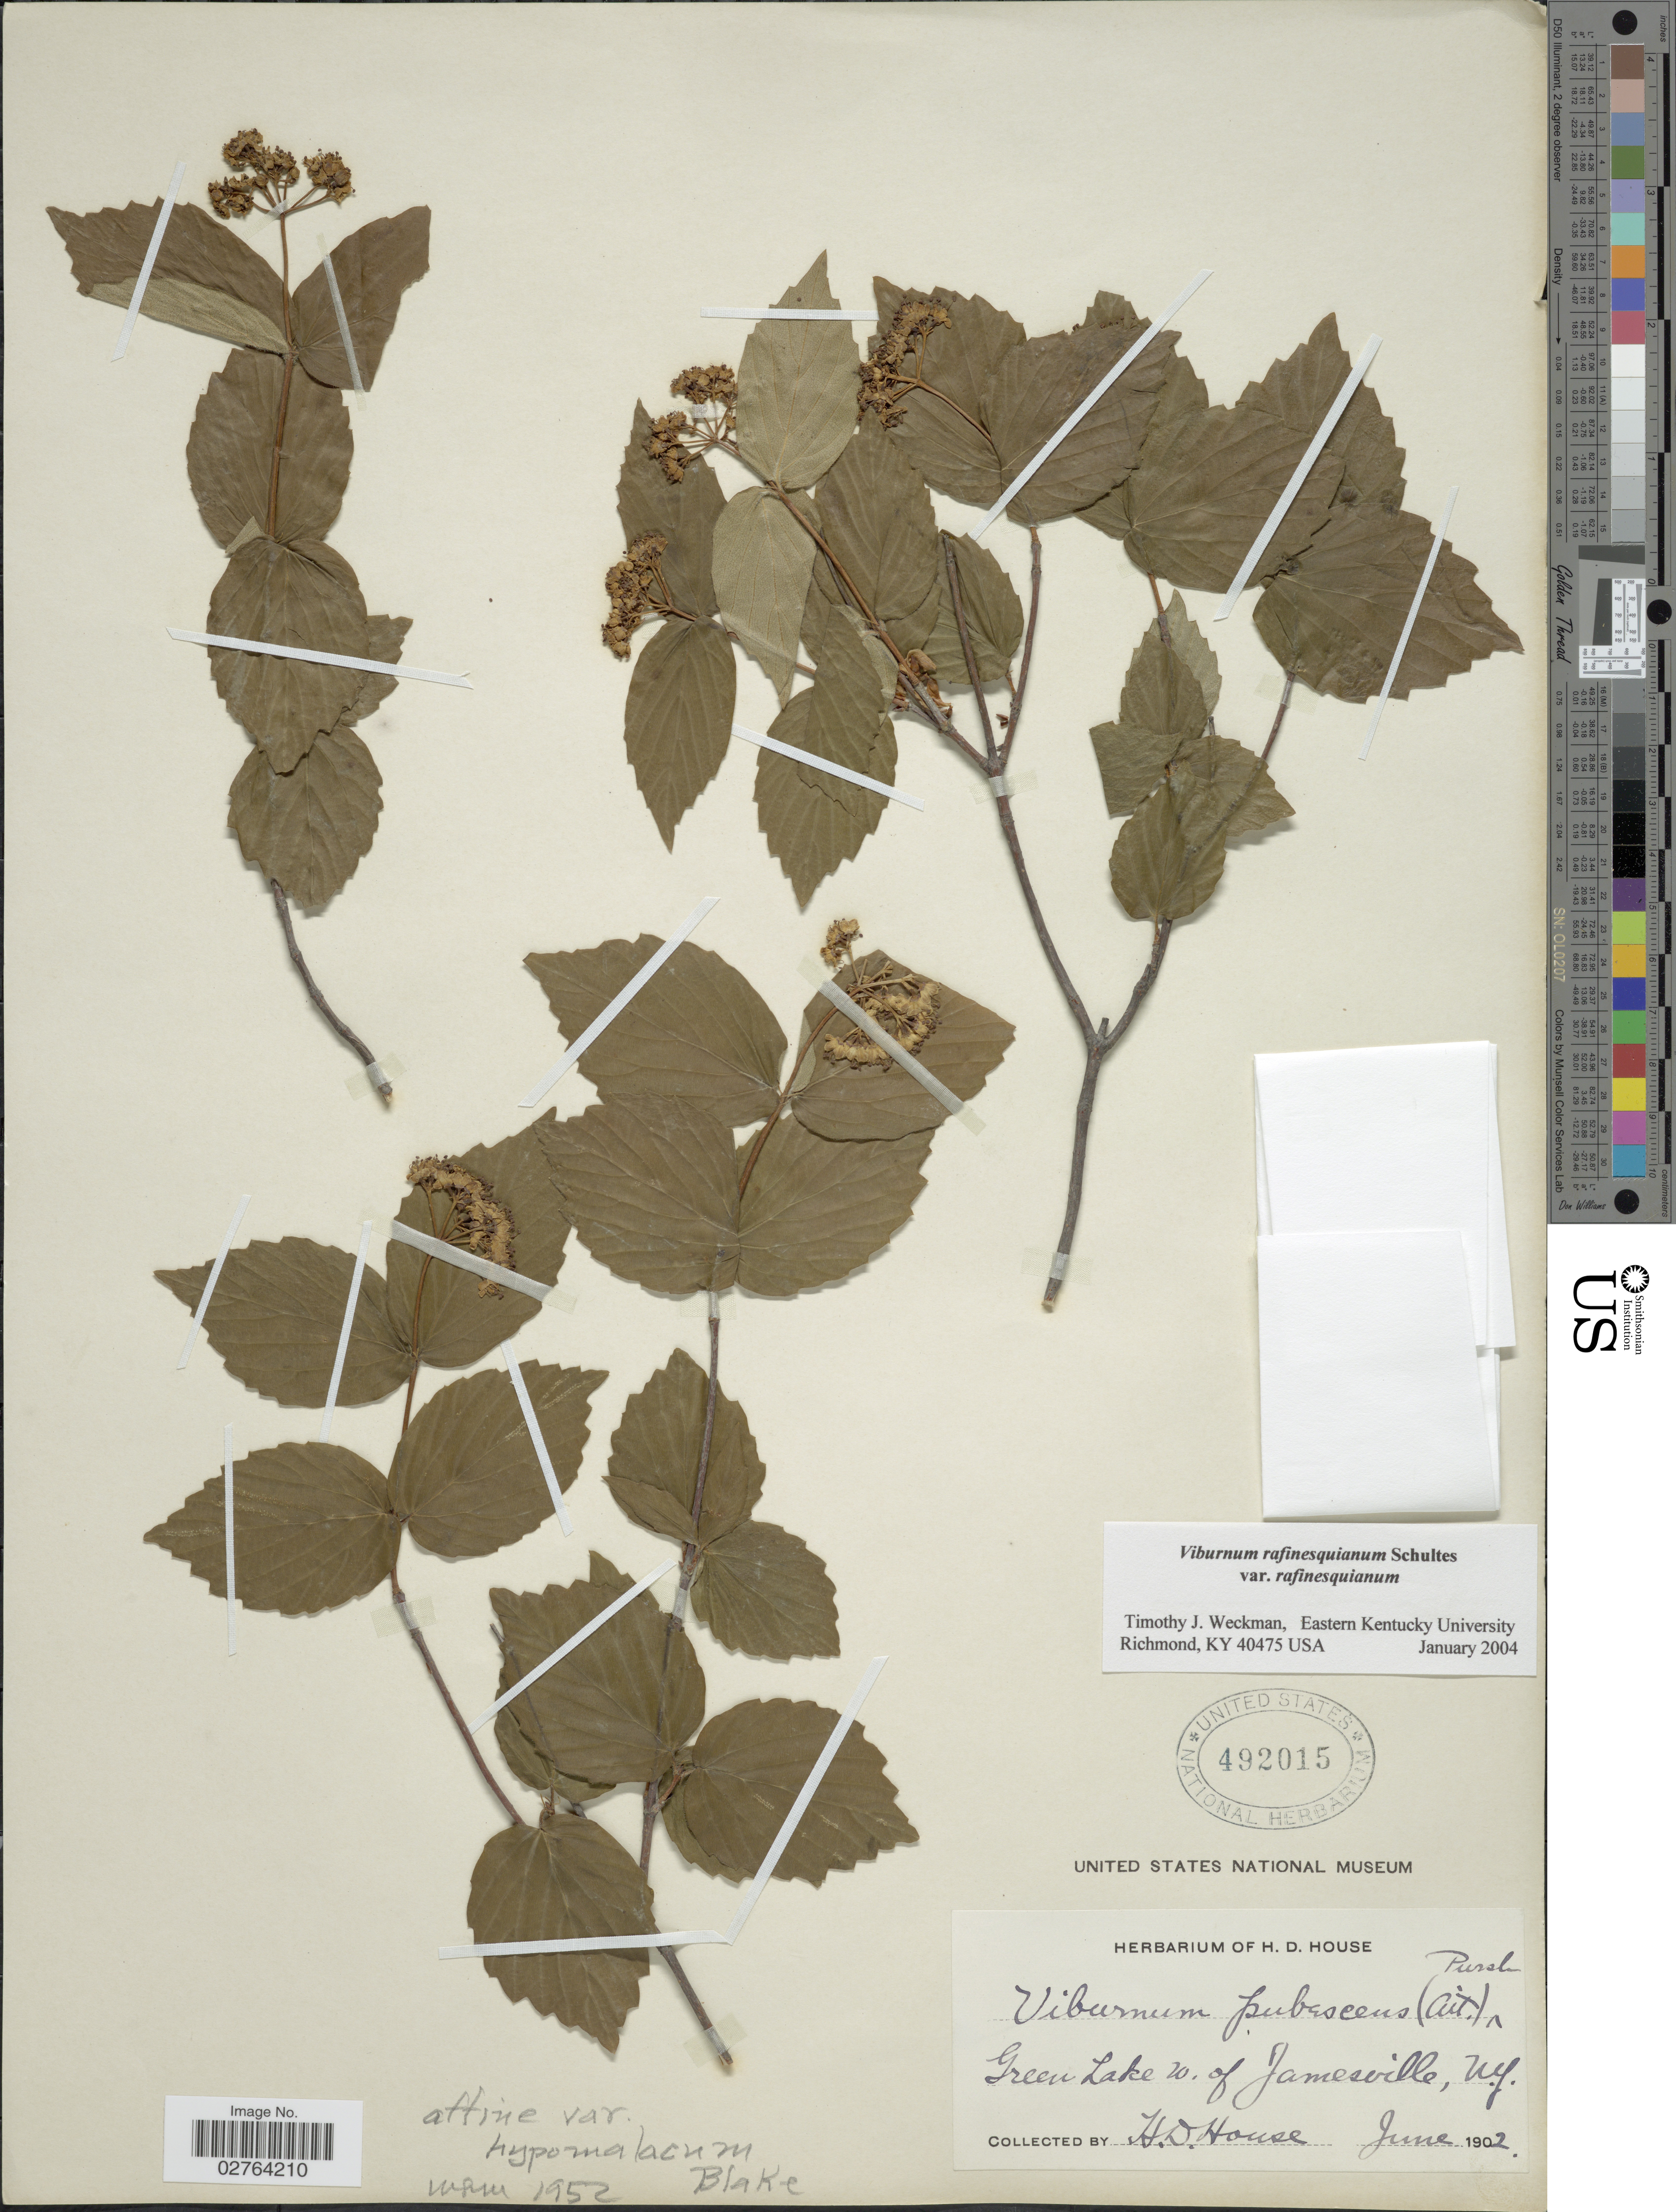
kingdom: Plantae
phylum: Tracheophyta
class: Magnoliopsida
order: Dipsacales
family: Viburnaceae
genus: Viburnum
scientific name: Viburnum rafinesqueanum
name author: Schult.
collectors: H. D. House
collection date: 1902-06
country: United States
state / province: New York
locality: Green Lake W. of Jamesville, N. Y.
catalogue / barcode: US 492015